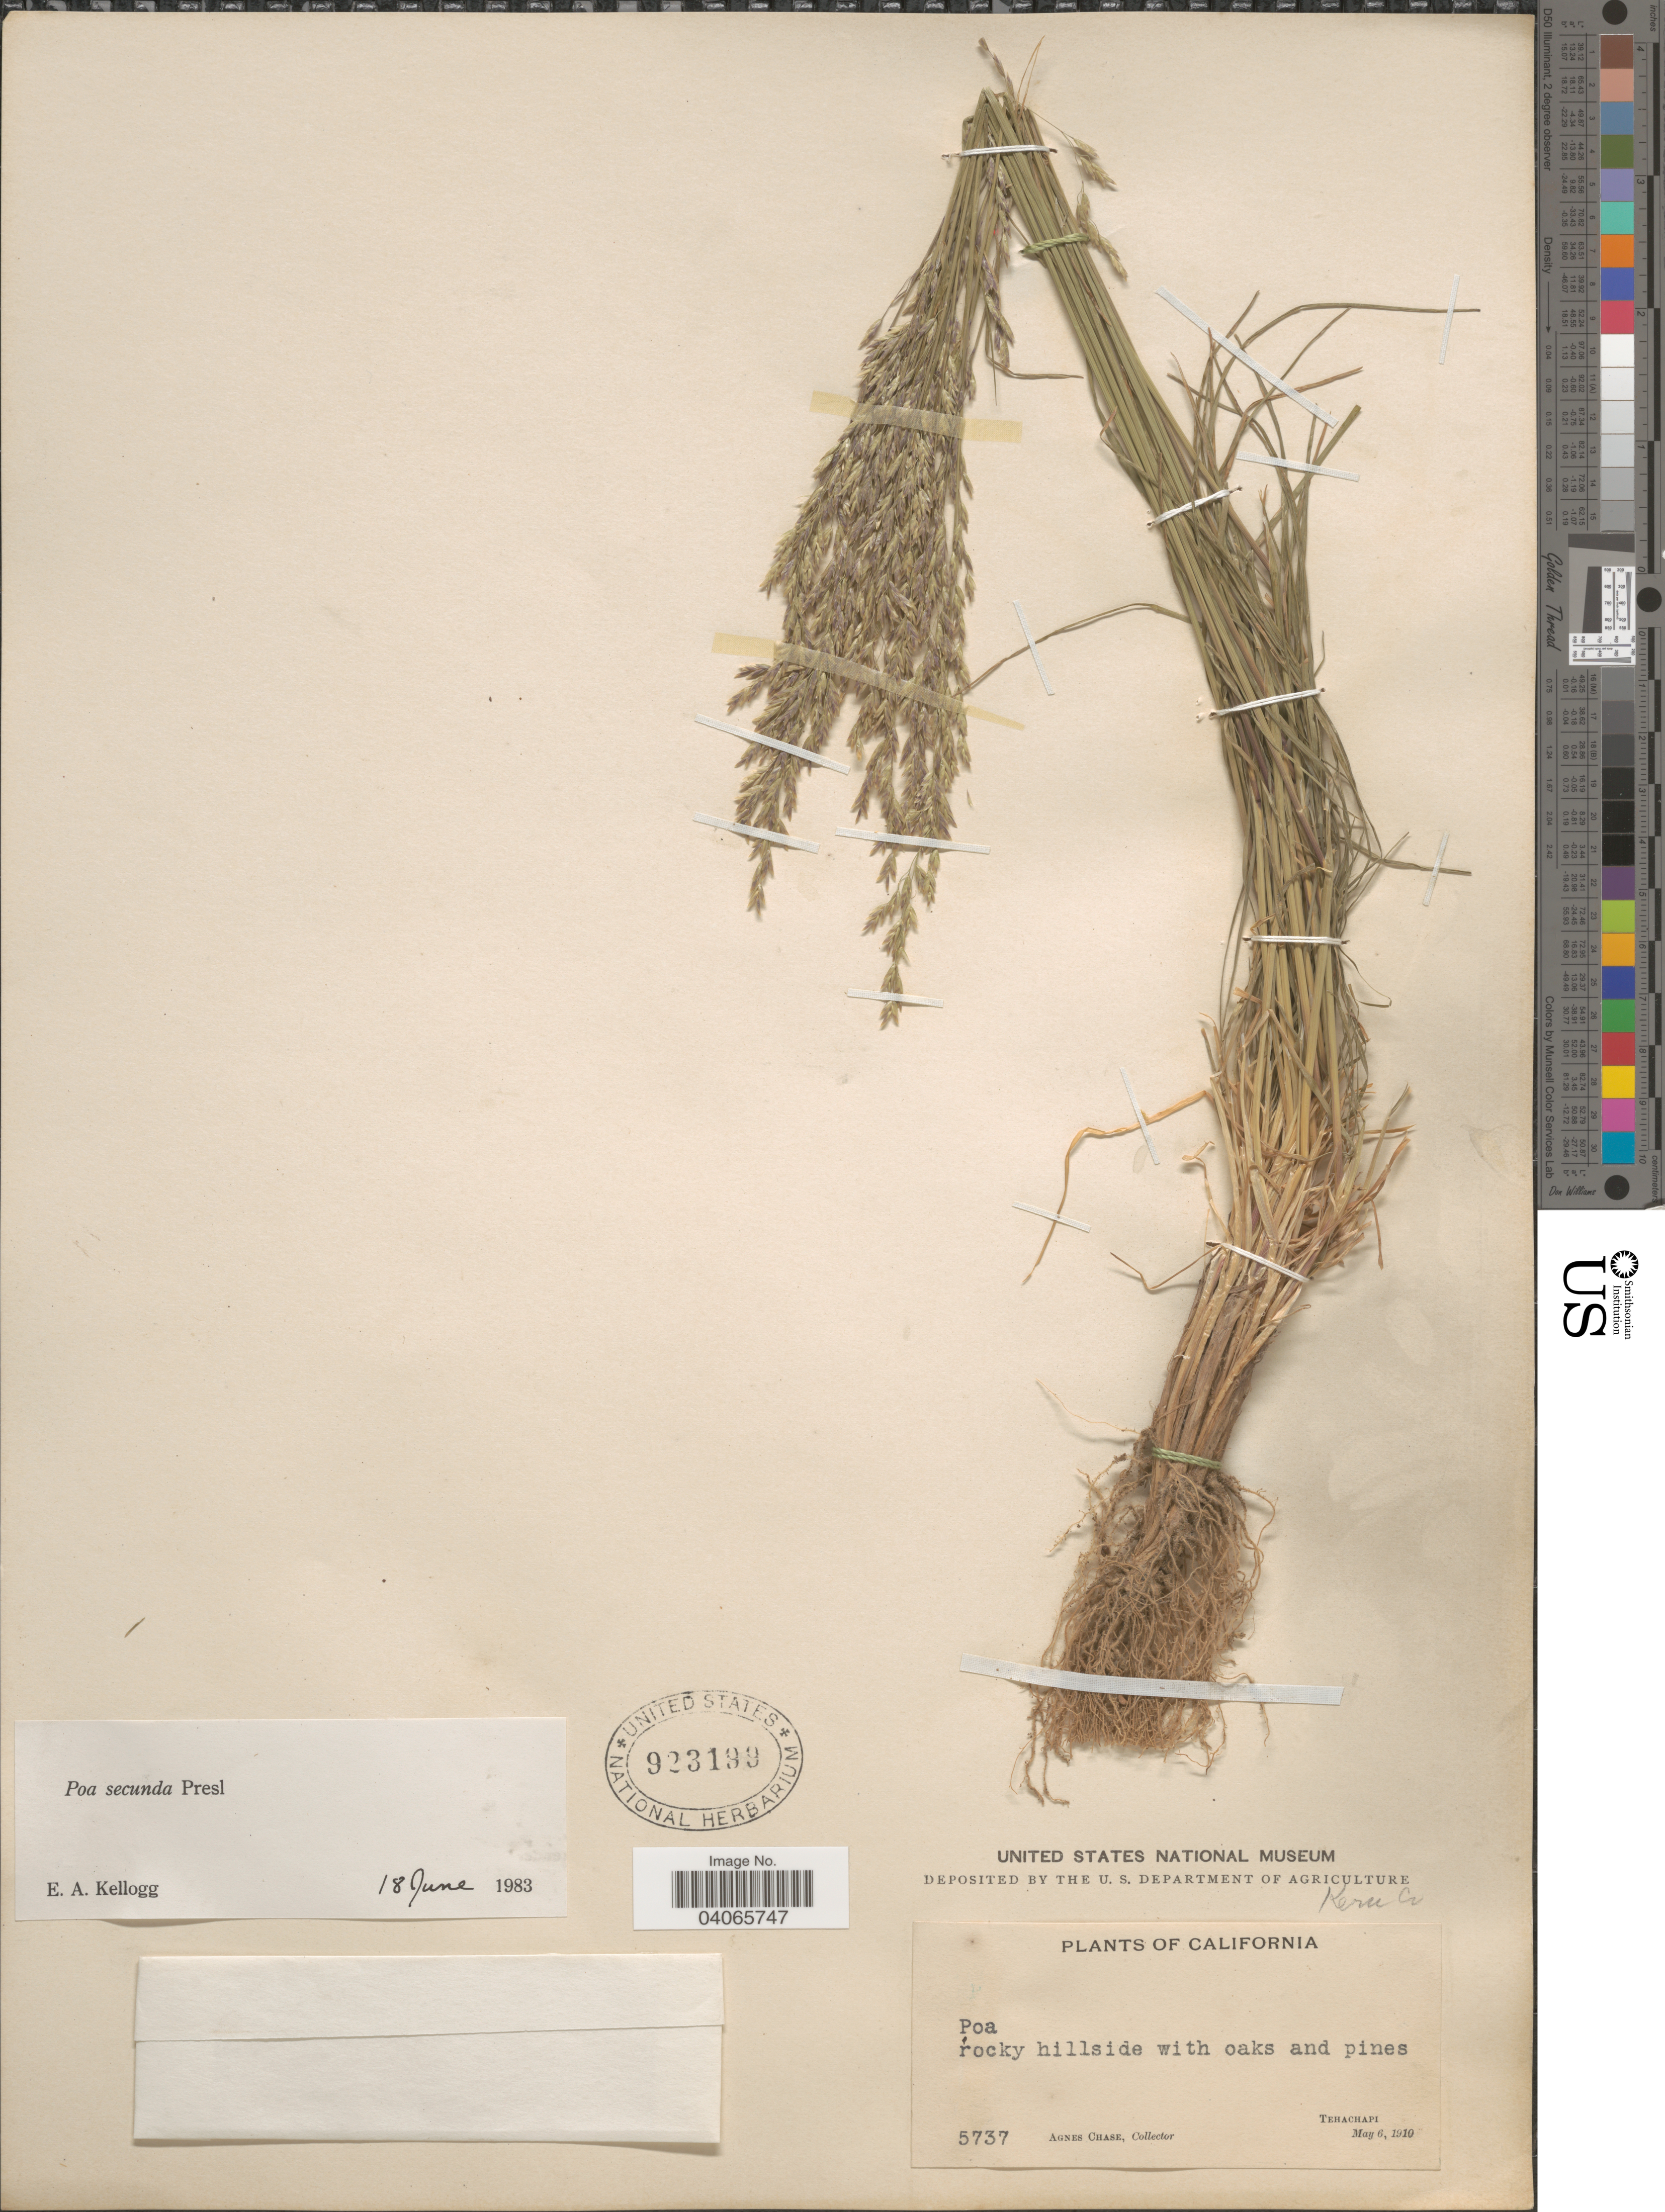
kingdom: Plantae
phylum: Tracheophyta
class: Liliopsida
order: Poales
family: Poaceae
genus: Poa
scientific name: Poa secunda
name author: J. Presl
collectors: A. Chase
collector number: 5737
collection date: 1910-05-06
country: United States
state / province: California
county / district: Kern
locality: Rocky hillside with oaks and pines. Tehachapi. Kern Co.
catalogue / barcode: US 923199